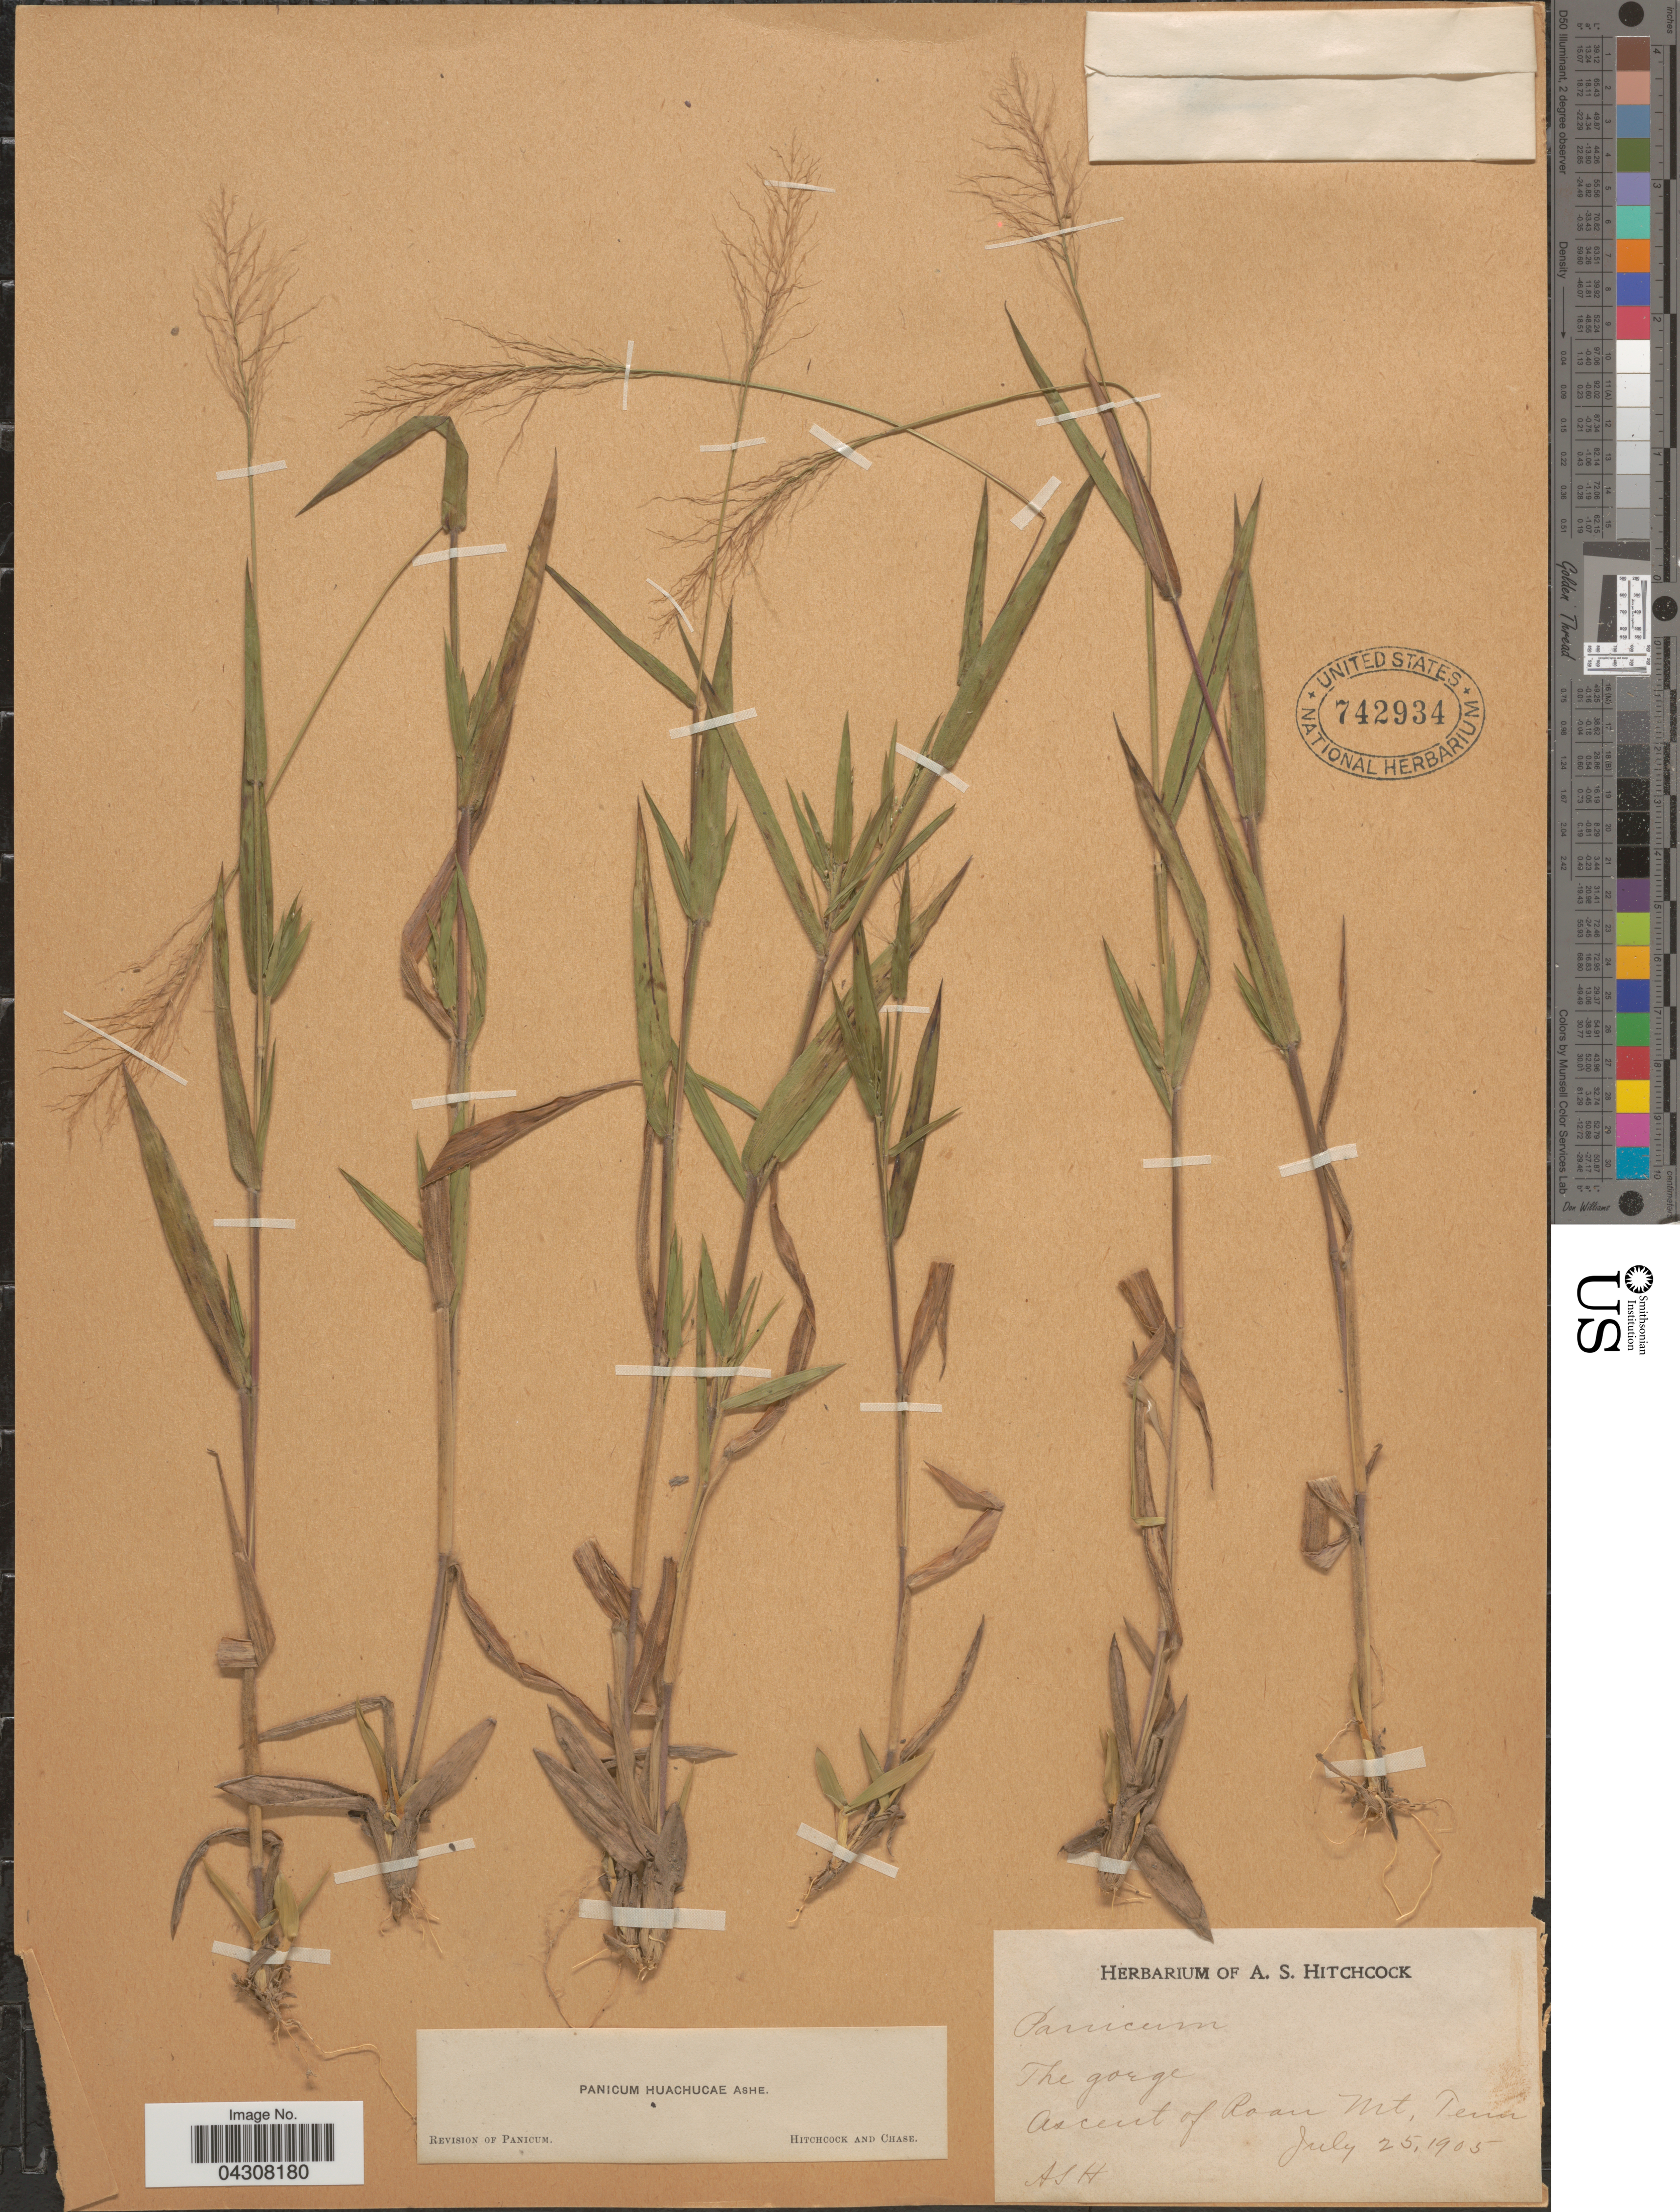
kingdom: Plantae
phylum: Tracheophyta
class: Liliopsida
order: Poales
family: Poaceae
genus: Dichanthelium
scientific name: Dichanthelium acuminatum var. acuminatum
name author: (Sw.) Gould & C.A. Clark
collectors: A. S. Hitchcock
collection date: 1905-07-25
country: United States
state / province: Tennessee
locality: The gorge. Ascent of Roan Mt.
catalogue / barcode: US 742934